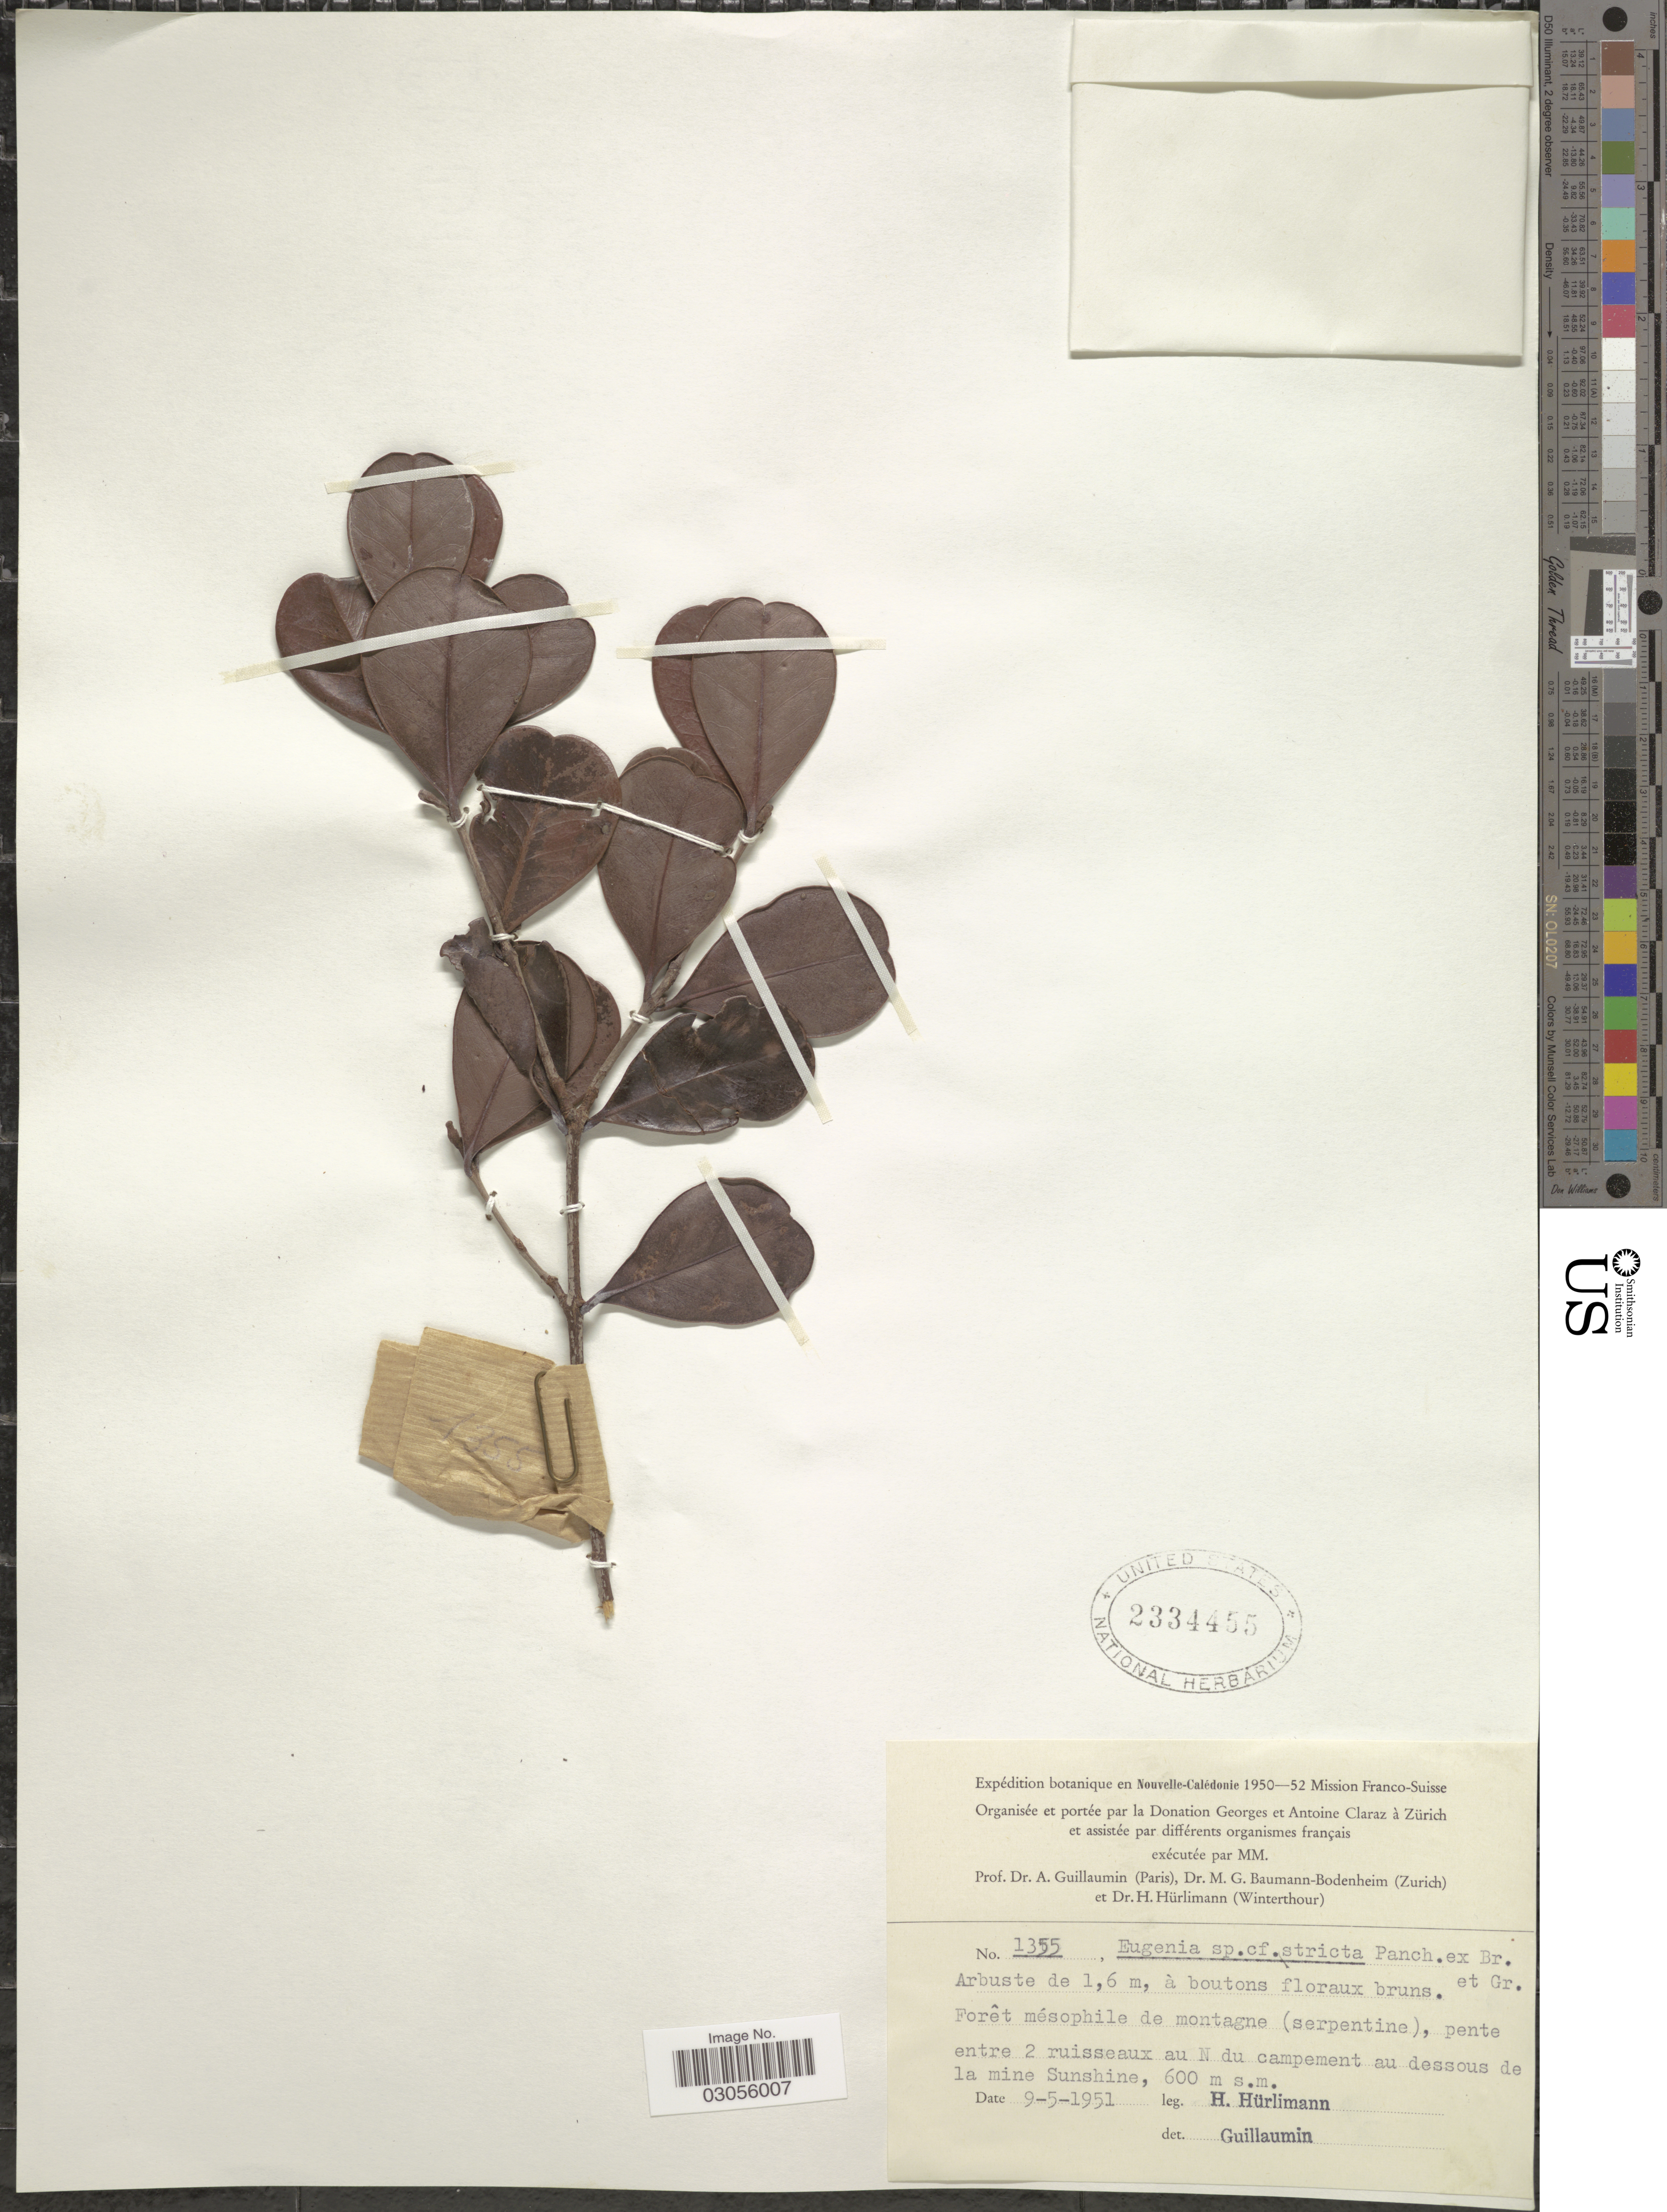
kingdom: Plantae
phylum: Tracheophyta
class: Magnoliopsida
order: Myrtales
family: Myrtaceae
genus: Eugenia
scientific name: Eugenia stricta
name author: Pancher ex Brongn. & Gris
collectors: H. Hürlimann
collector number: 1355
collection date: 1951-05-09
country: New Caledonia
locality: Forêt mésophile de montagne (serpentine), pente entre 2 ruisseaux au N du campement au dessous de la mine Sunshine.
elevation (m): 600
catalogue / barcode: US 2334455